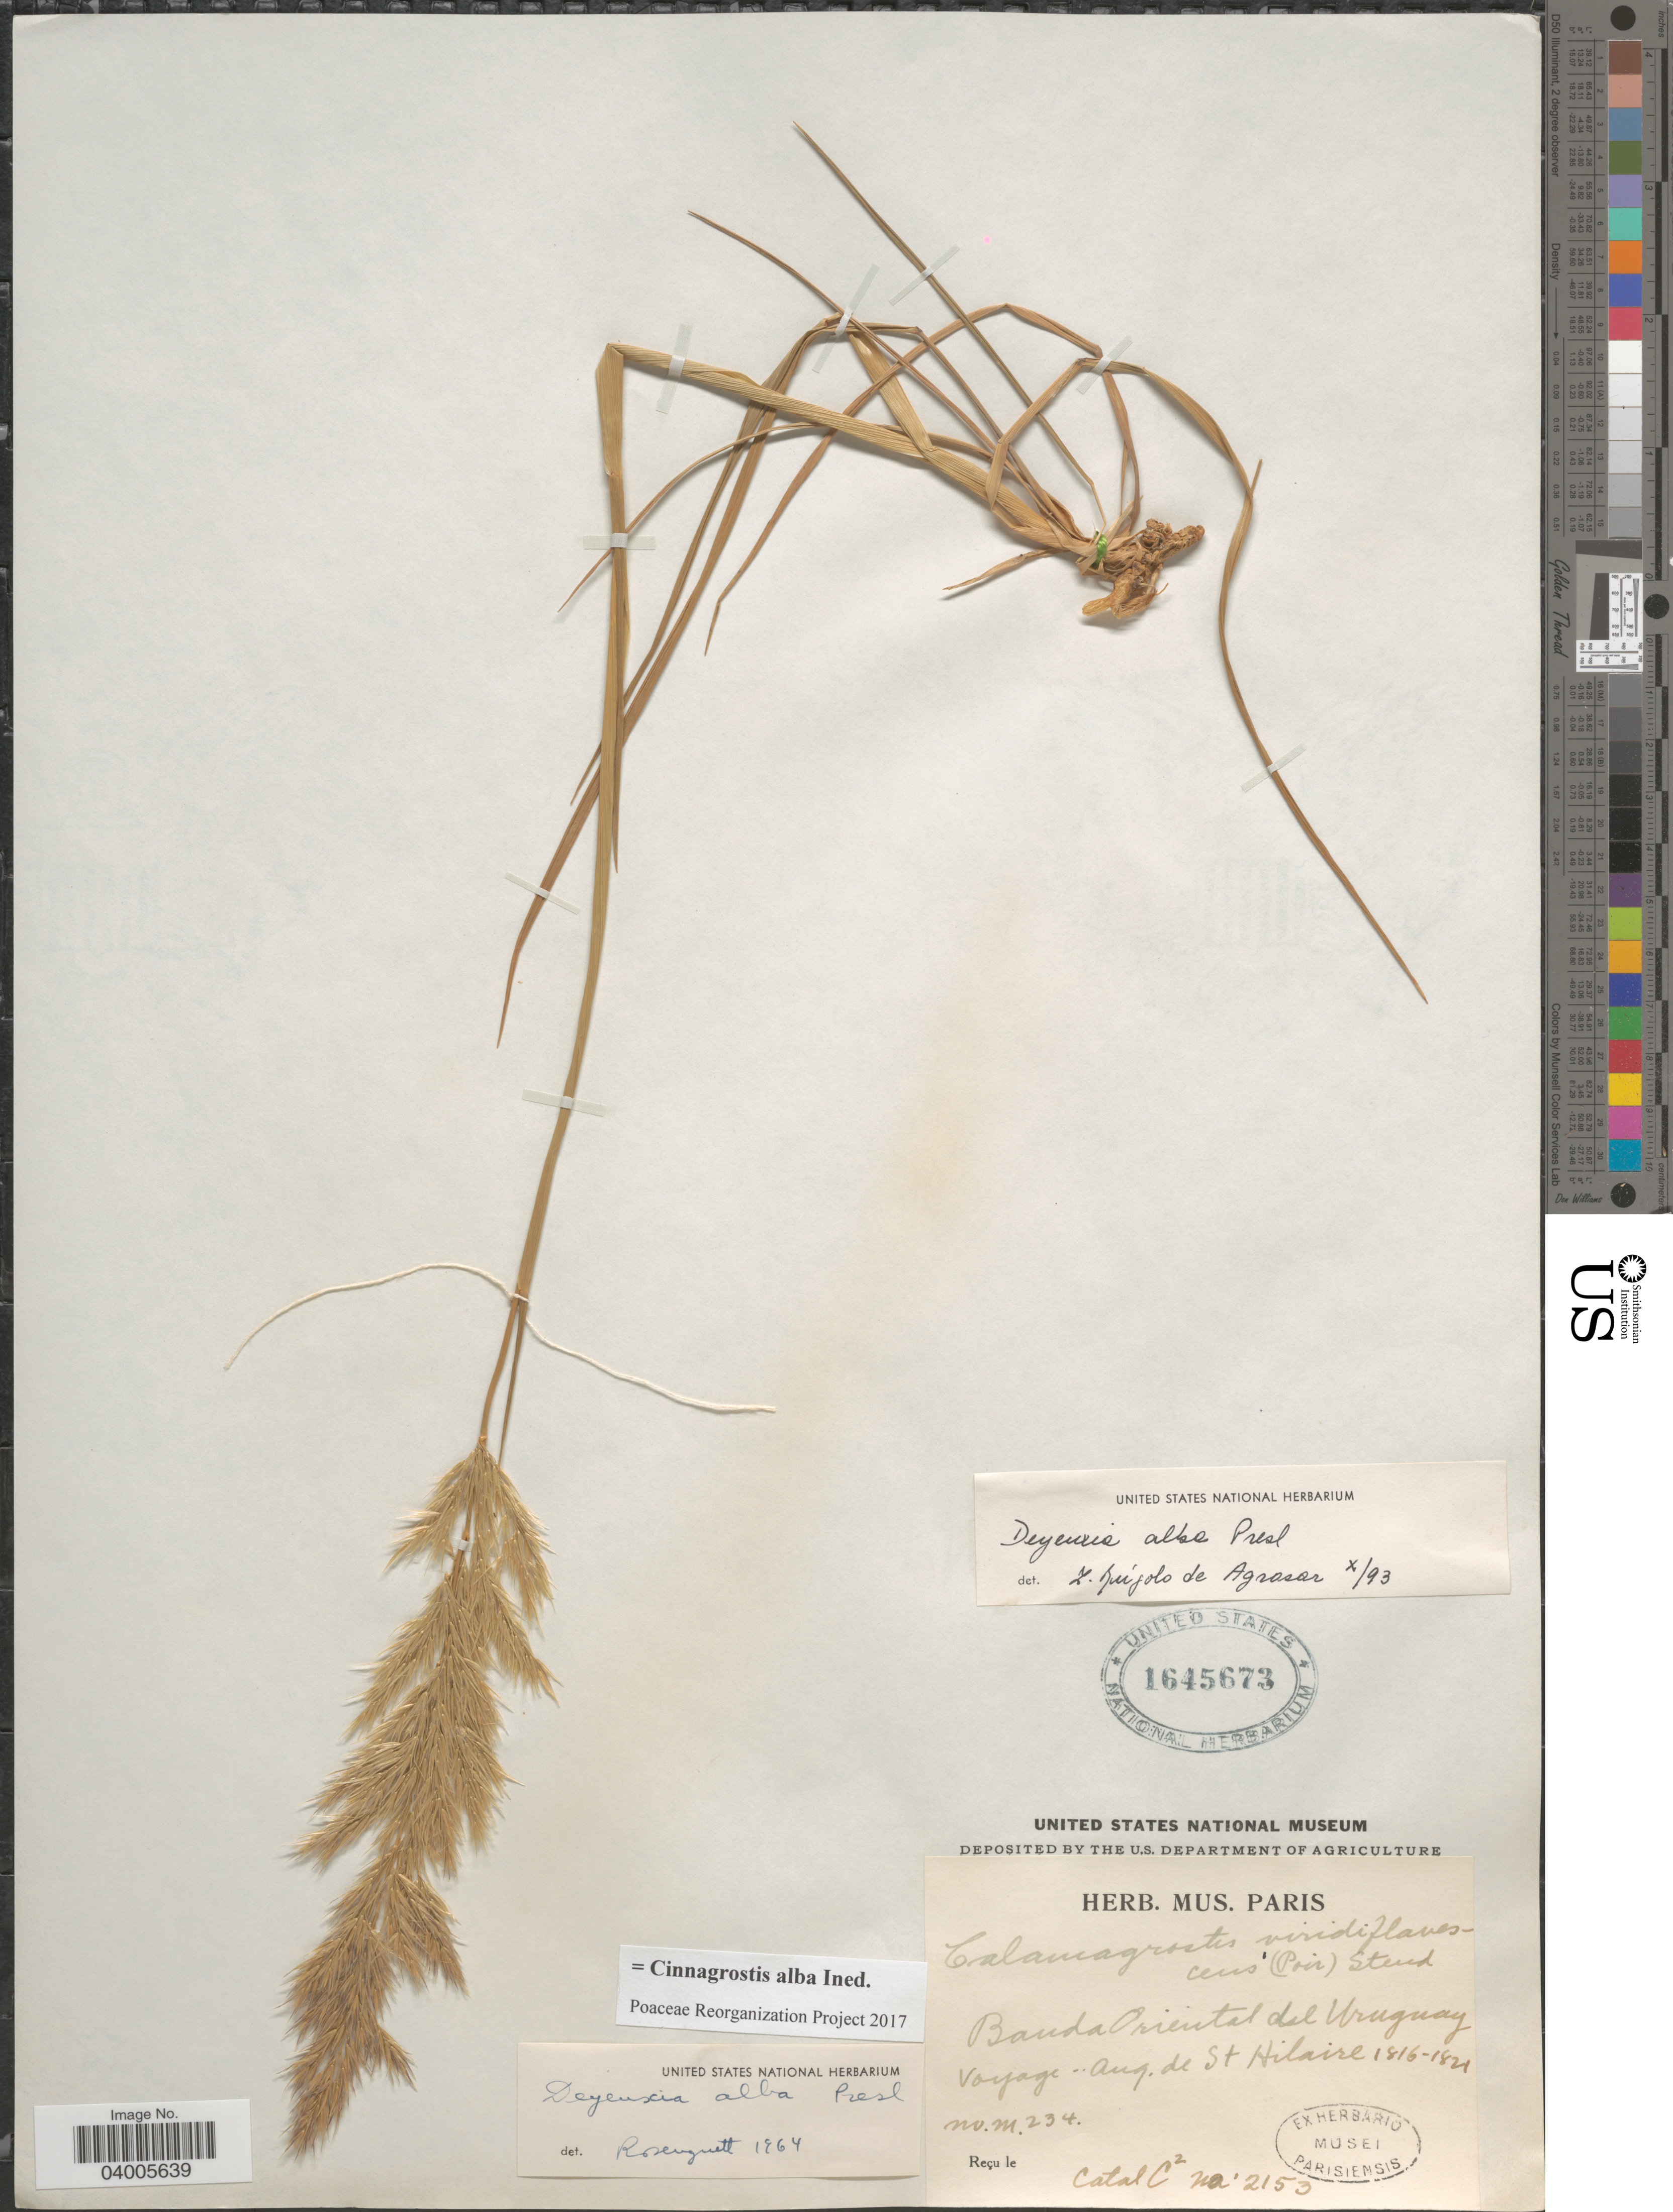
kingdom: Plantae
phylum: Tracheophyta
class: Liliopsida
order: Poales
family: Poaceae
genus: Cinnagrostis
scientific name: Cinnagrostis alba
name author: (J. Presl) P.M. Peterson et al.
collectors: A. Saint-Hilaire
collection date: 1816/1821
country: Uruguay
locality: Banda Oriental del Uruguay.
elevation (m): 234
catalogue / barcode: US 1645673